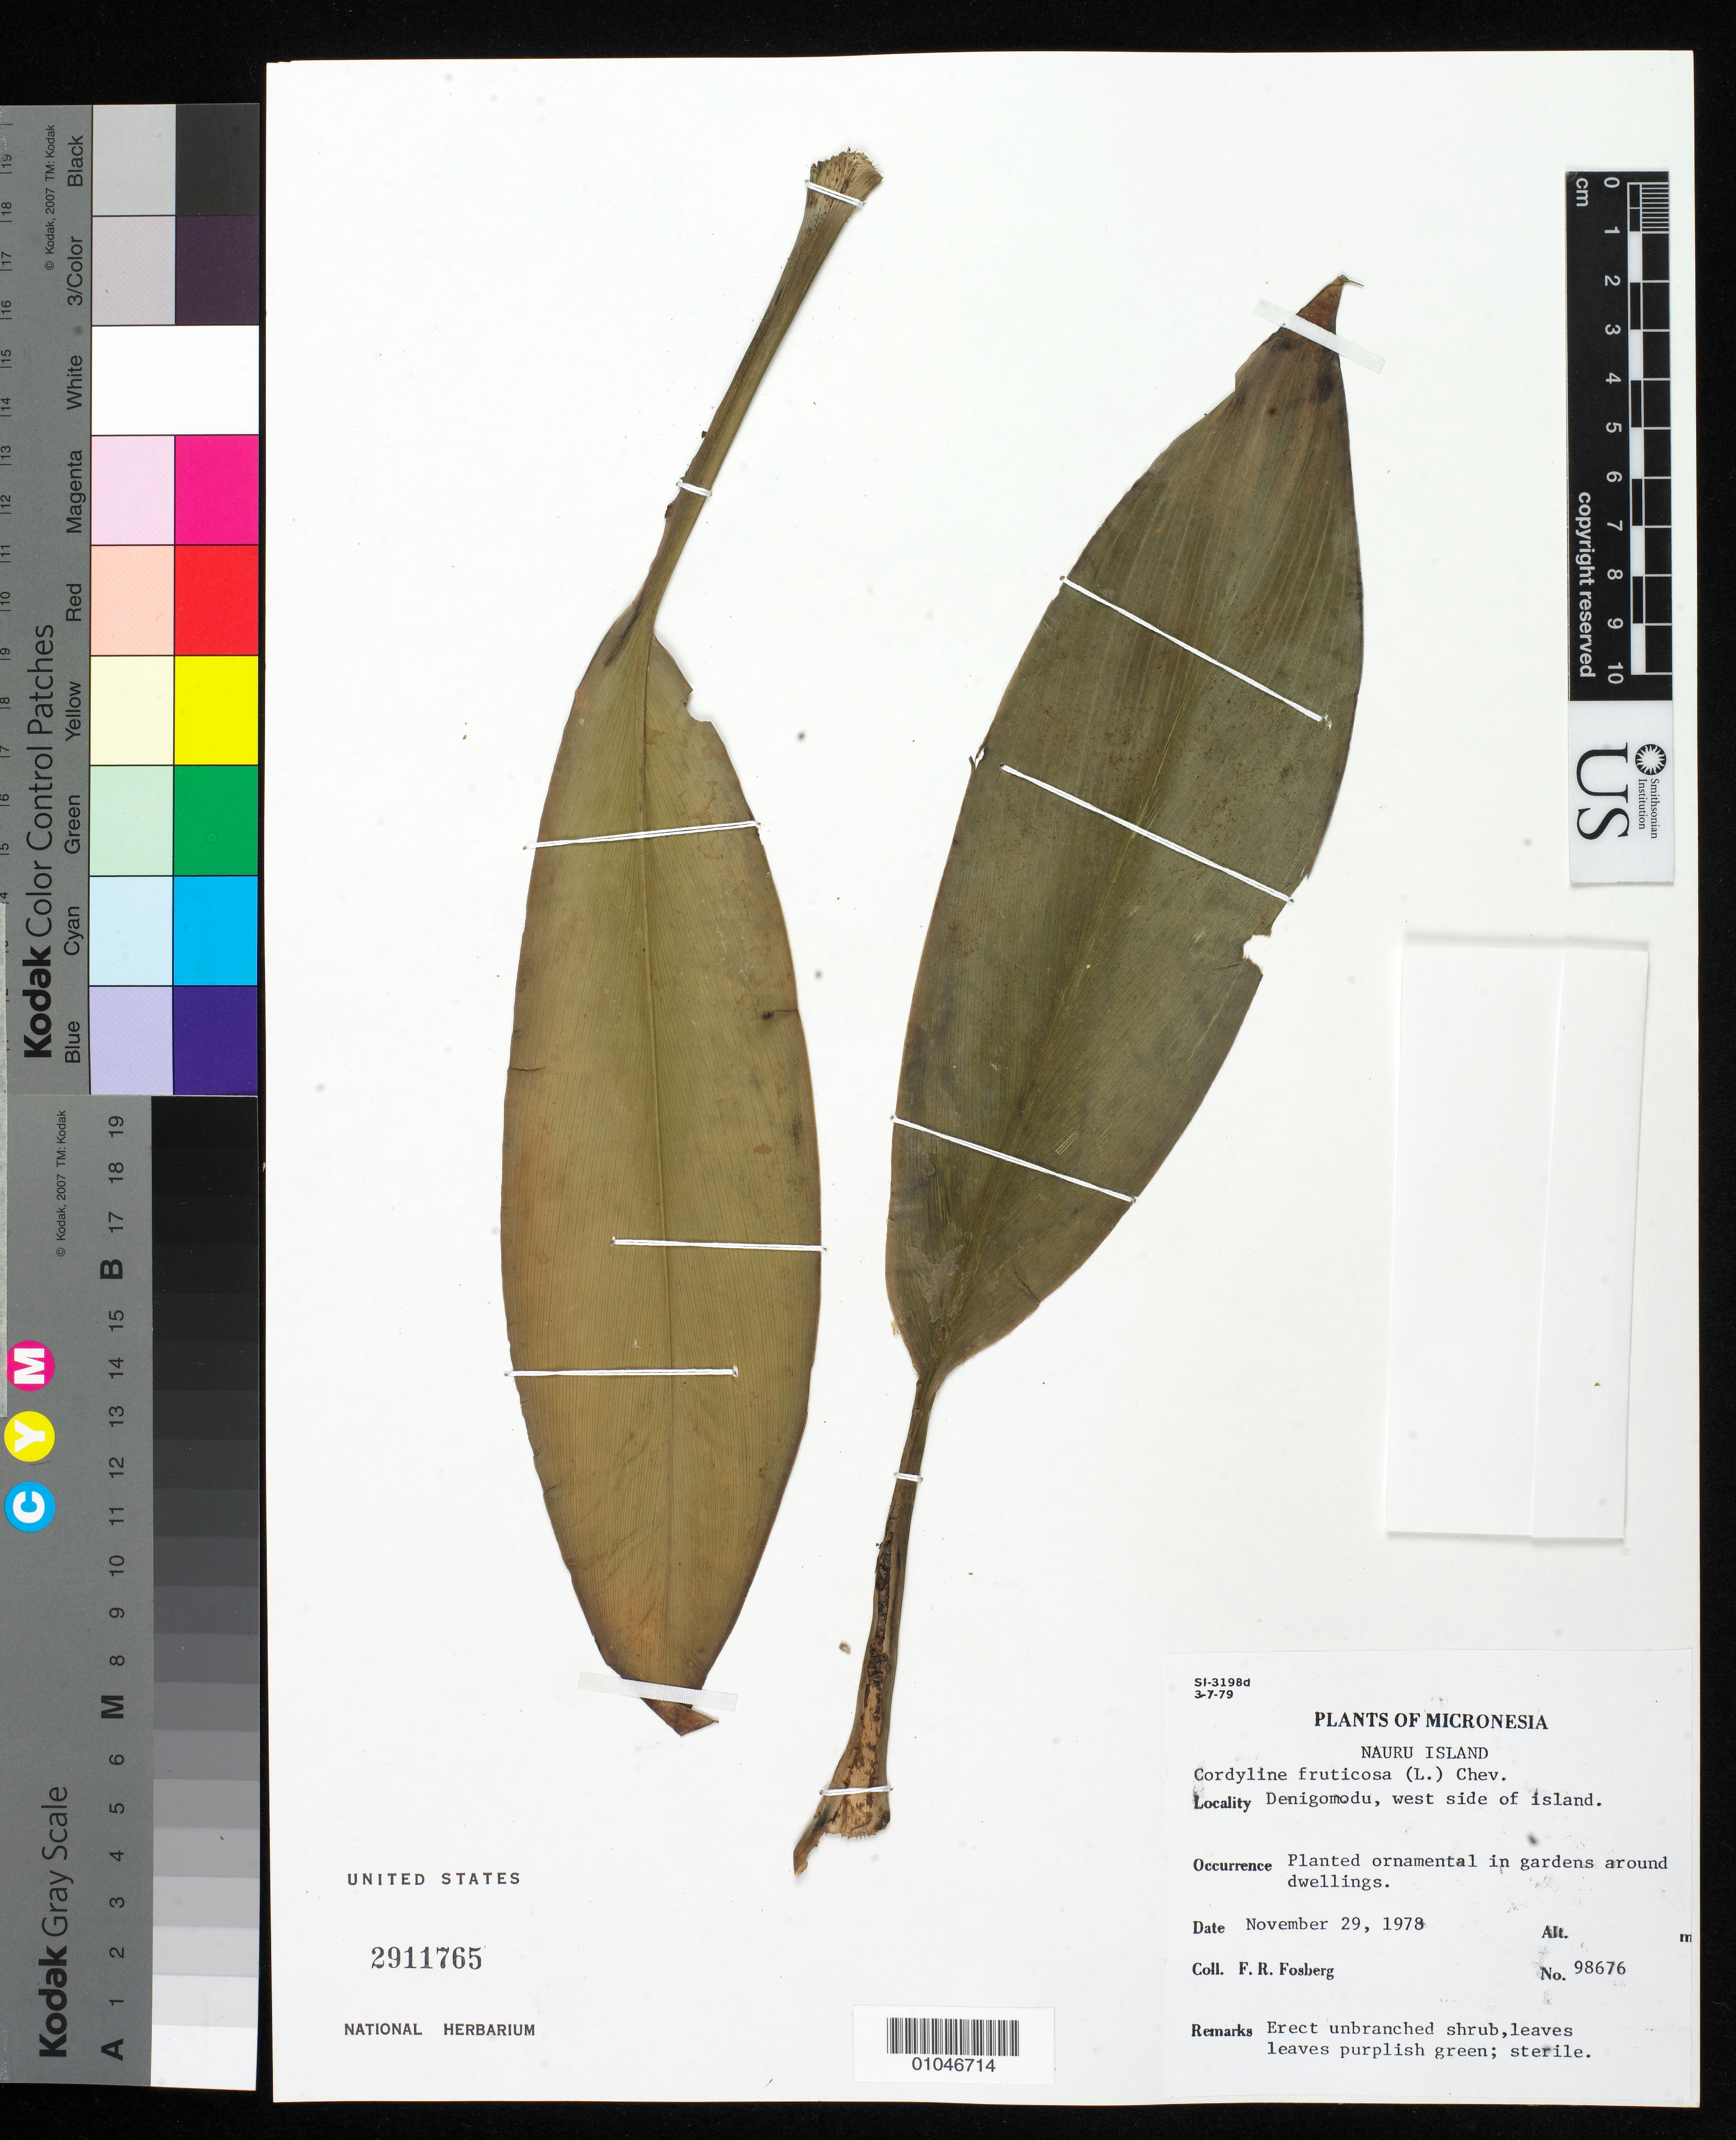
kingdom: Plantae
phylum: Tracheophyta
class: Liliopsida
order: Asparagales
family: Asparagaceae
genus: Cordyline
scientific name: Cordyline fruticosa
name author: (L.) A. Chev.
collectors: F. R. Fosberg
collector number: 98676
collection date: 1978-11-29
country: Nauru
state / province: Denigomodu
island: Nauru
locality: Denigomodu, W side of island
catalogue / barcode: US 2911765